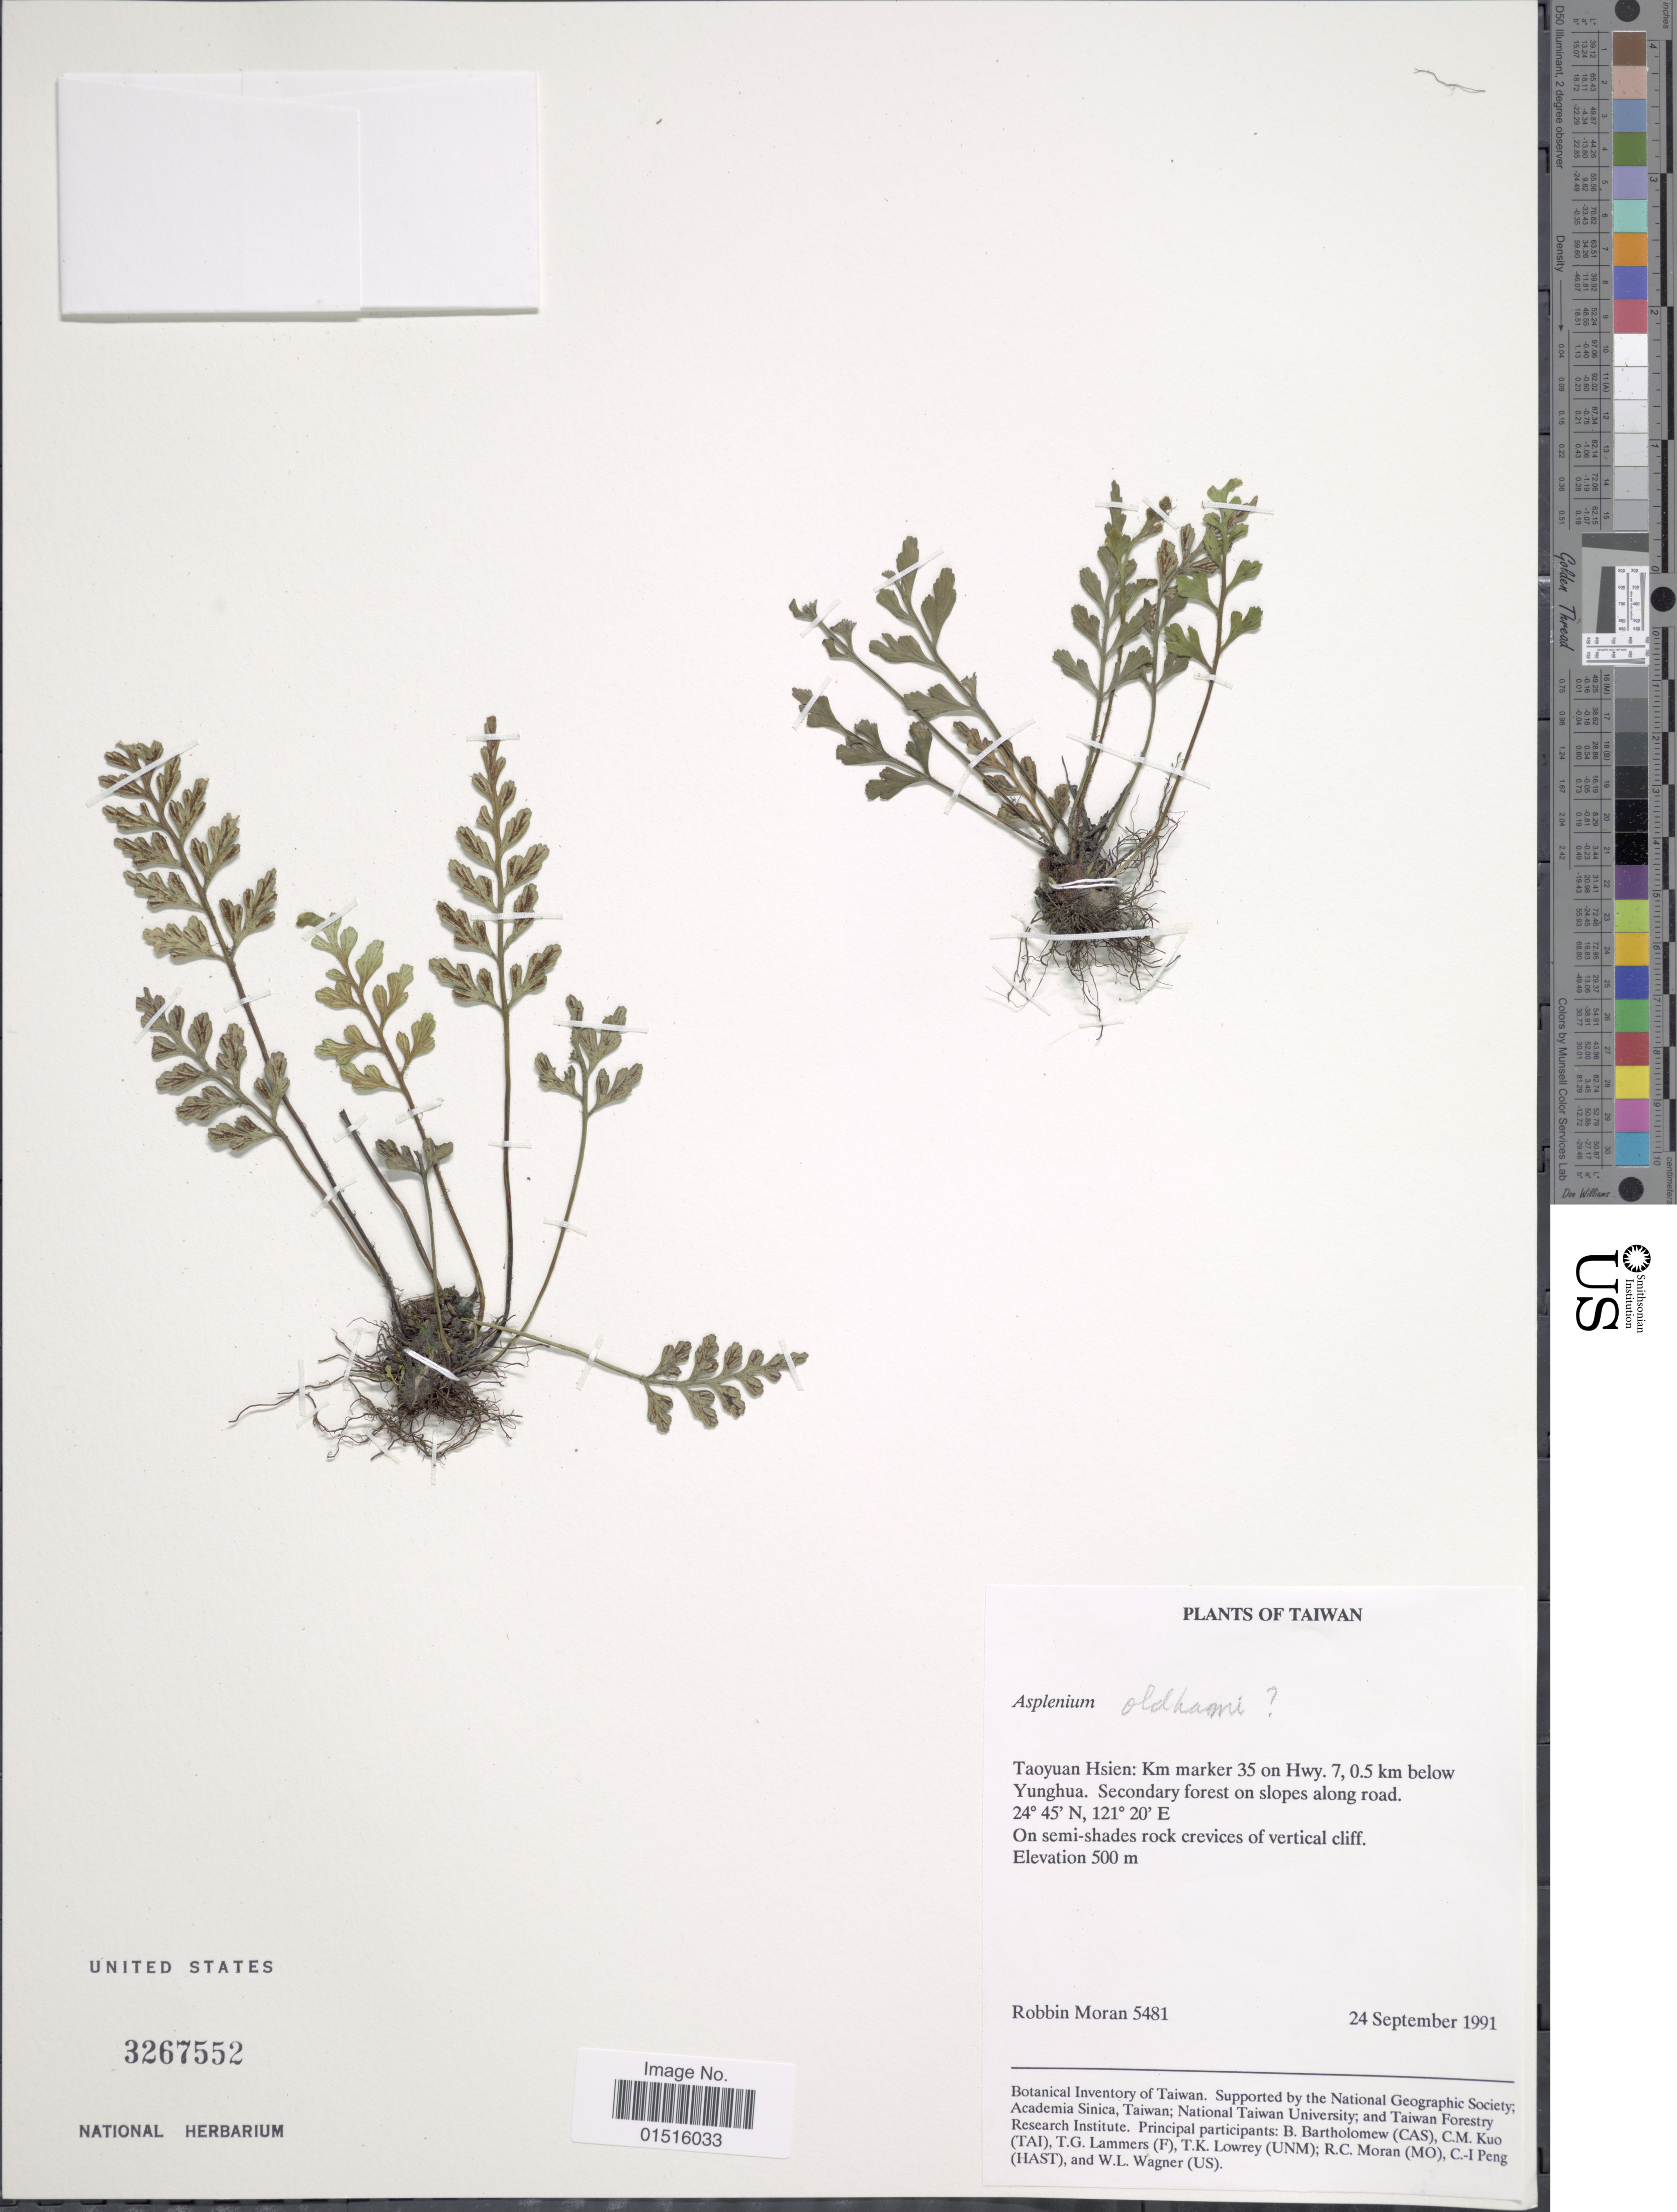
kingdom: Plantae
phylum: Tracheophyta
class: Polypodiopsida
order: Polypodiales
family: Aspleniaceae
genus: Asplenium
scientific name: Asplenium sp.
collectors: R. C. Moran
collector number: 5481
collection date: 1991-09-24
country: Taiwan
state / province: Taoyuan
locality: Taoyuan Hsien: km marker 35 on Hwy. 7,0.5 km below Yunghu. Secondary forest on slopes along road.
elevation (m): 500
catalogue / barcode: US 3267552